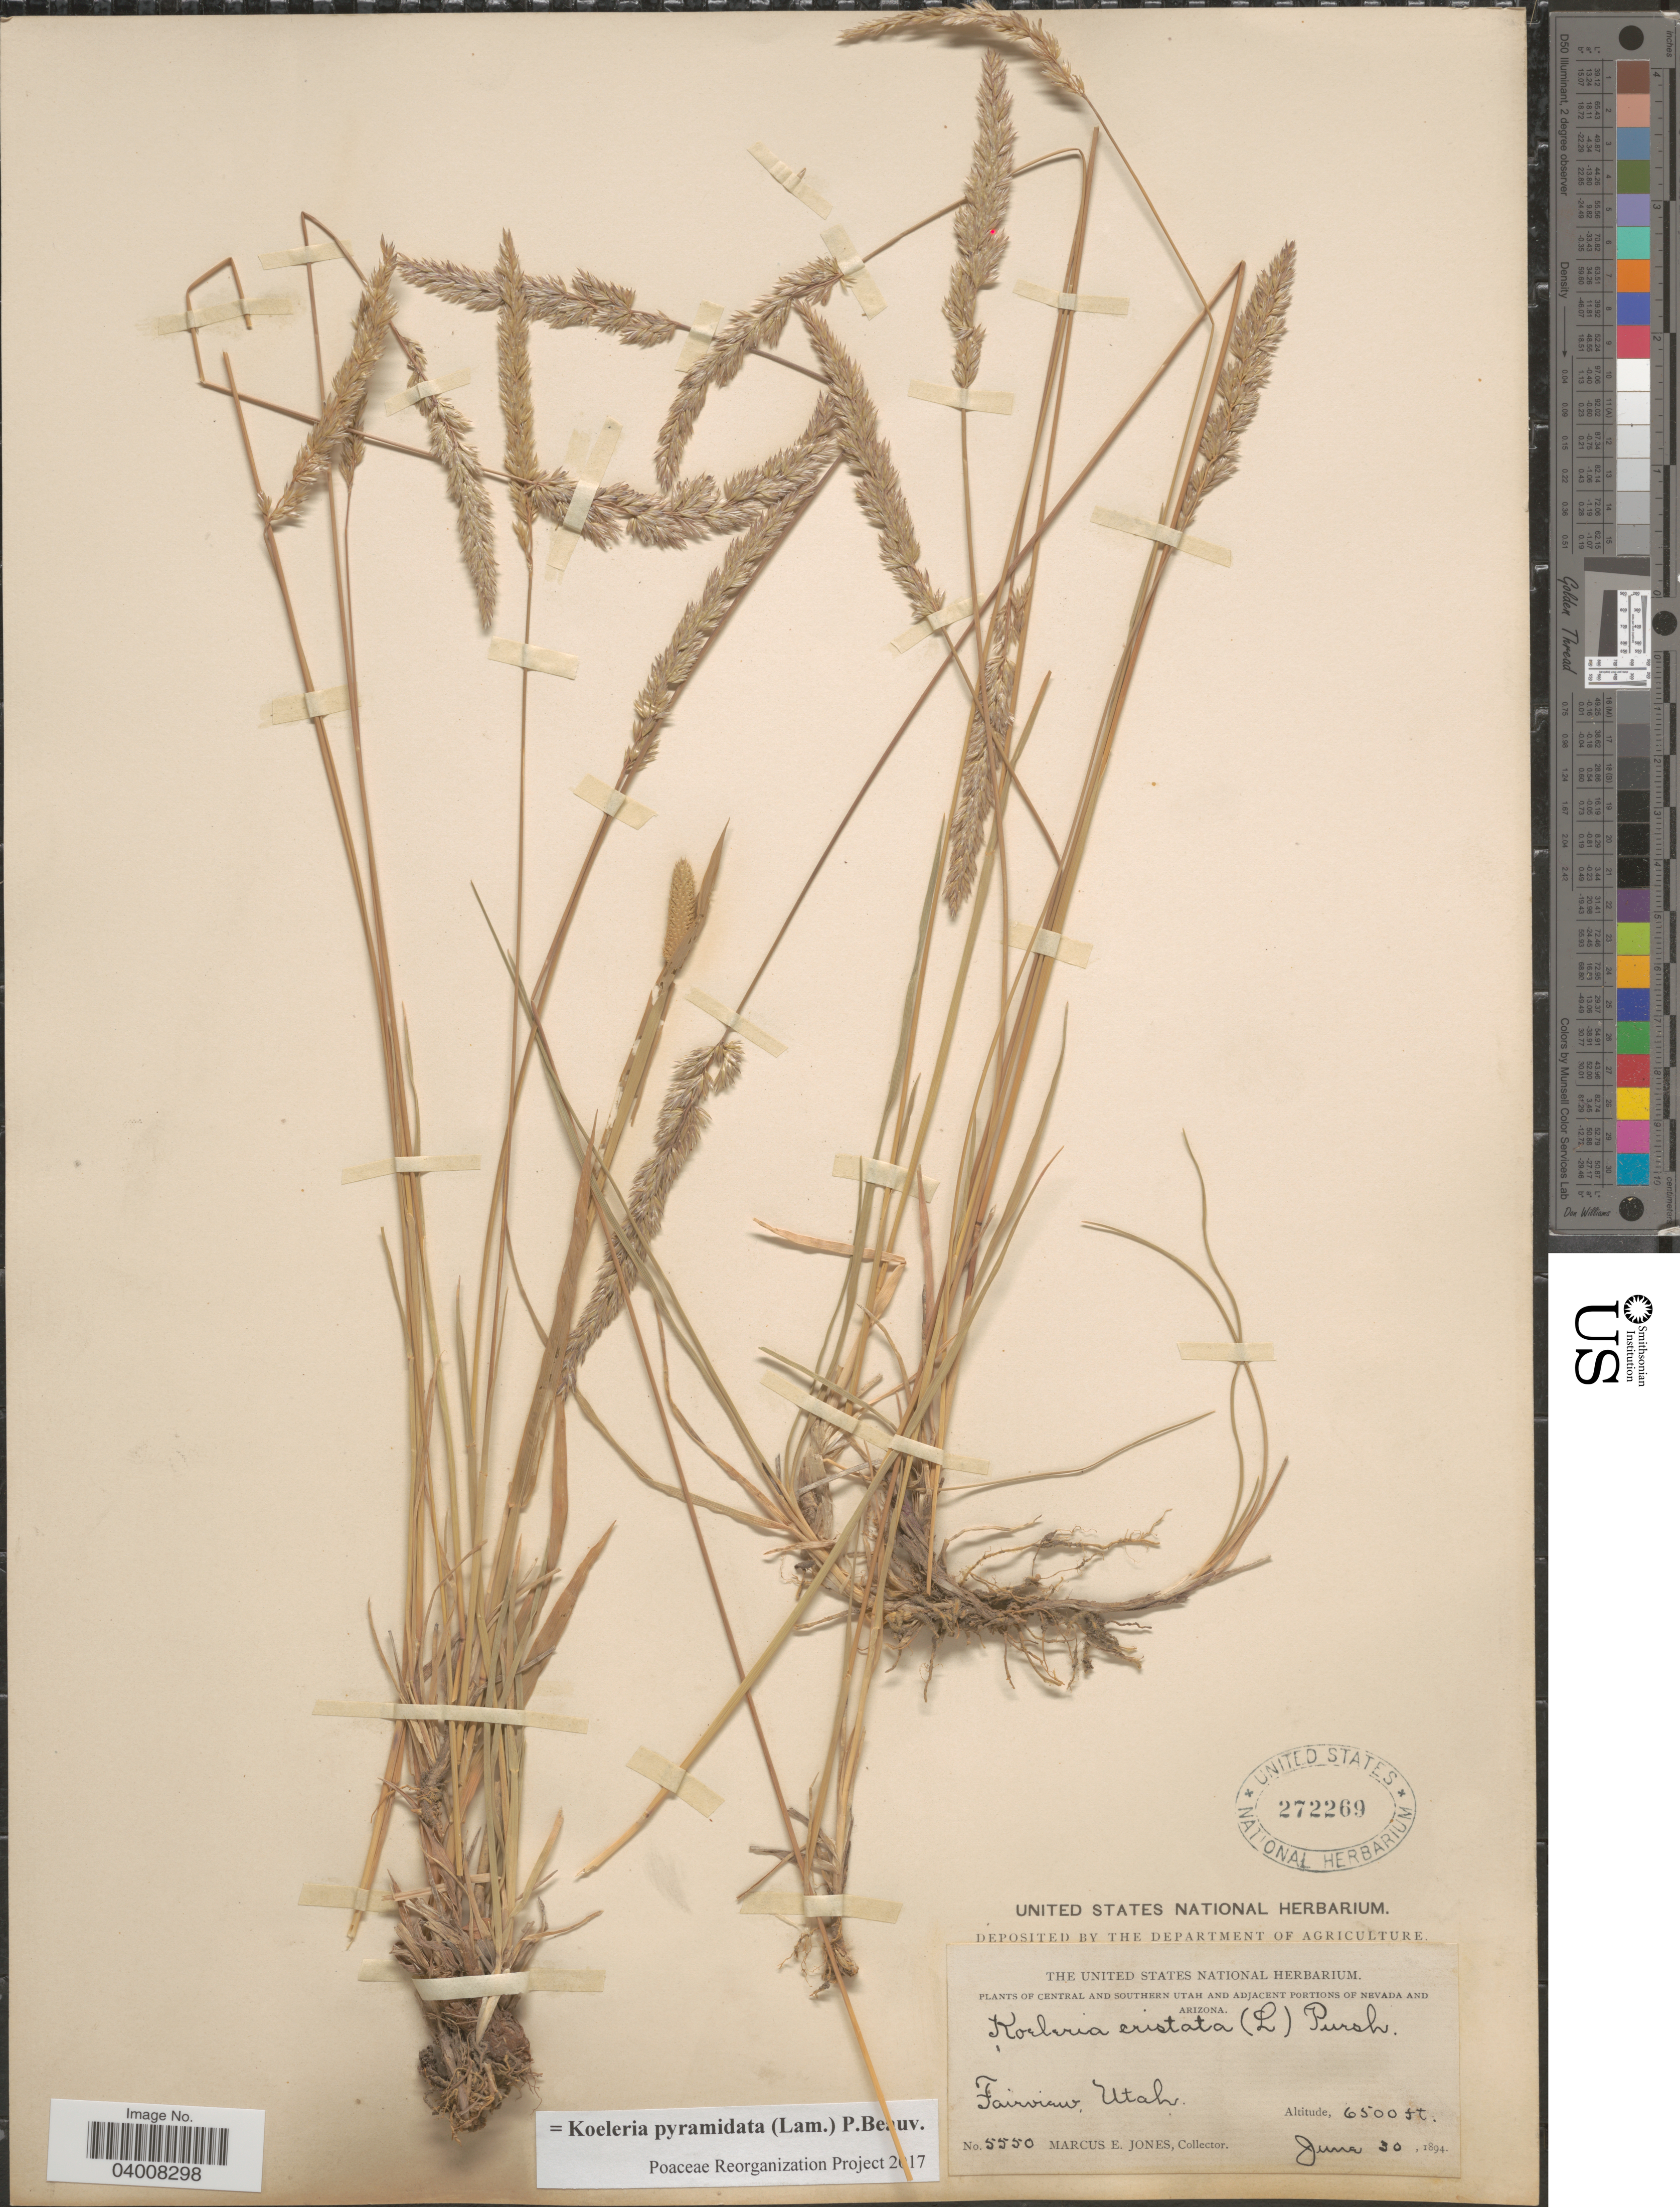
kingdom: Plantae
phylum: Tracheophyta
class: Liliopsida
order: Poales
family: Poaceae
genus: Koeleria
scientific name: Koeleria pyramidata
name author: (Lam.) P. Beauv.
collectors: M. E. Jones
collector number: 5550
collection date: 1894-06-30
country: United States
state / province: Utah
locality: Central and Southern Utah. Fairview.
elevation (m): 1981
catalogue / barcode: US 272269